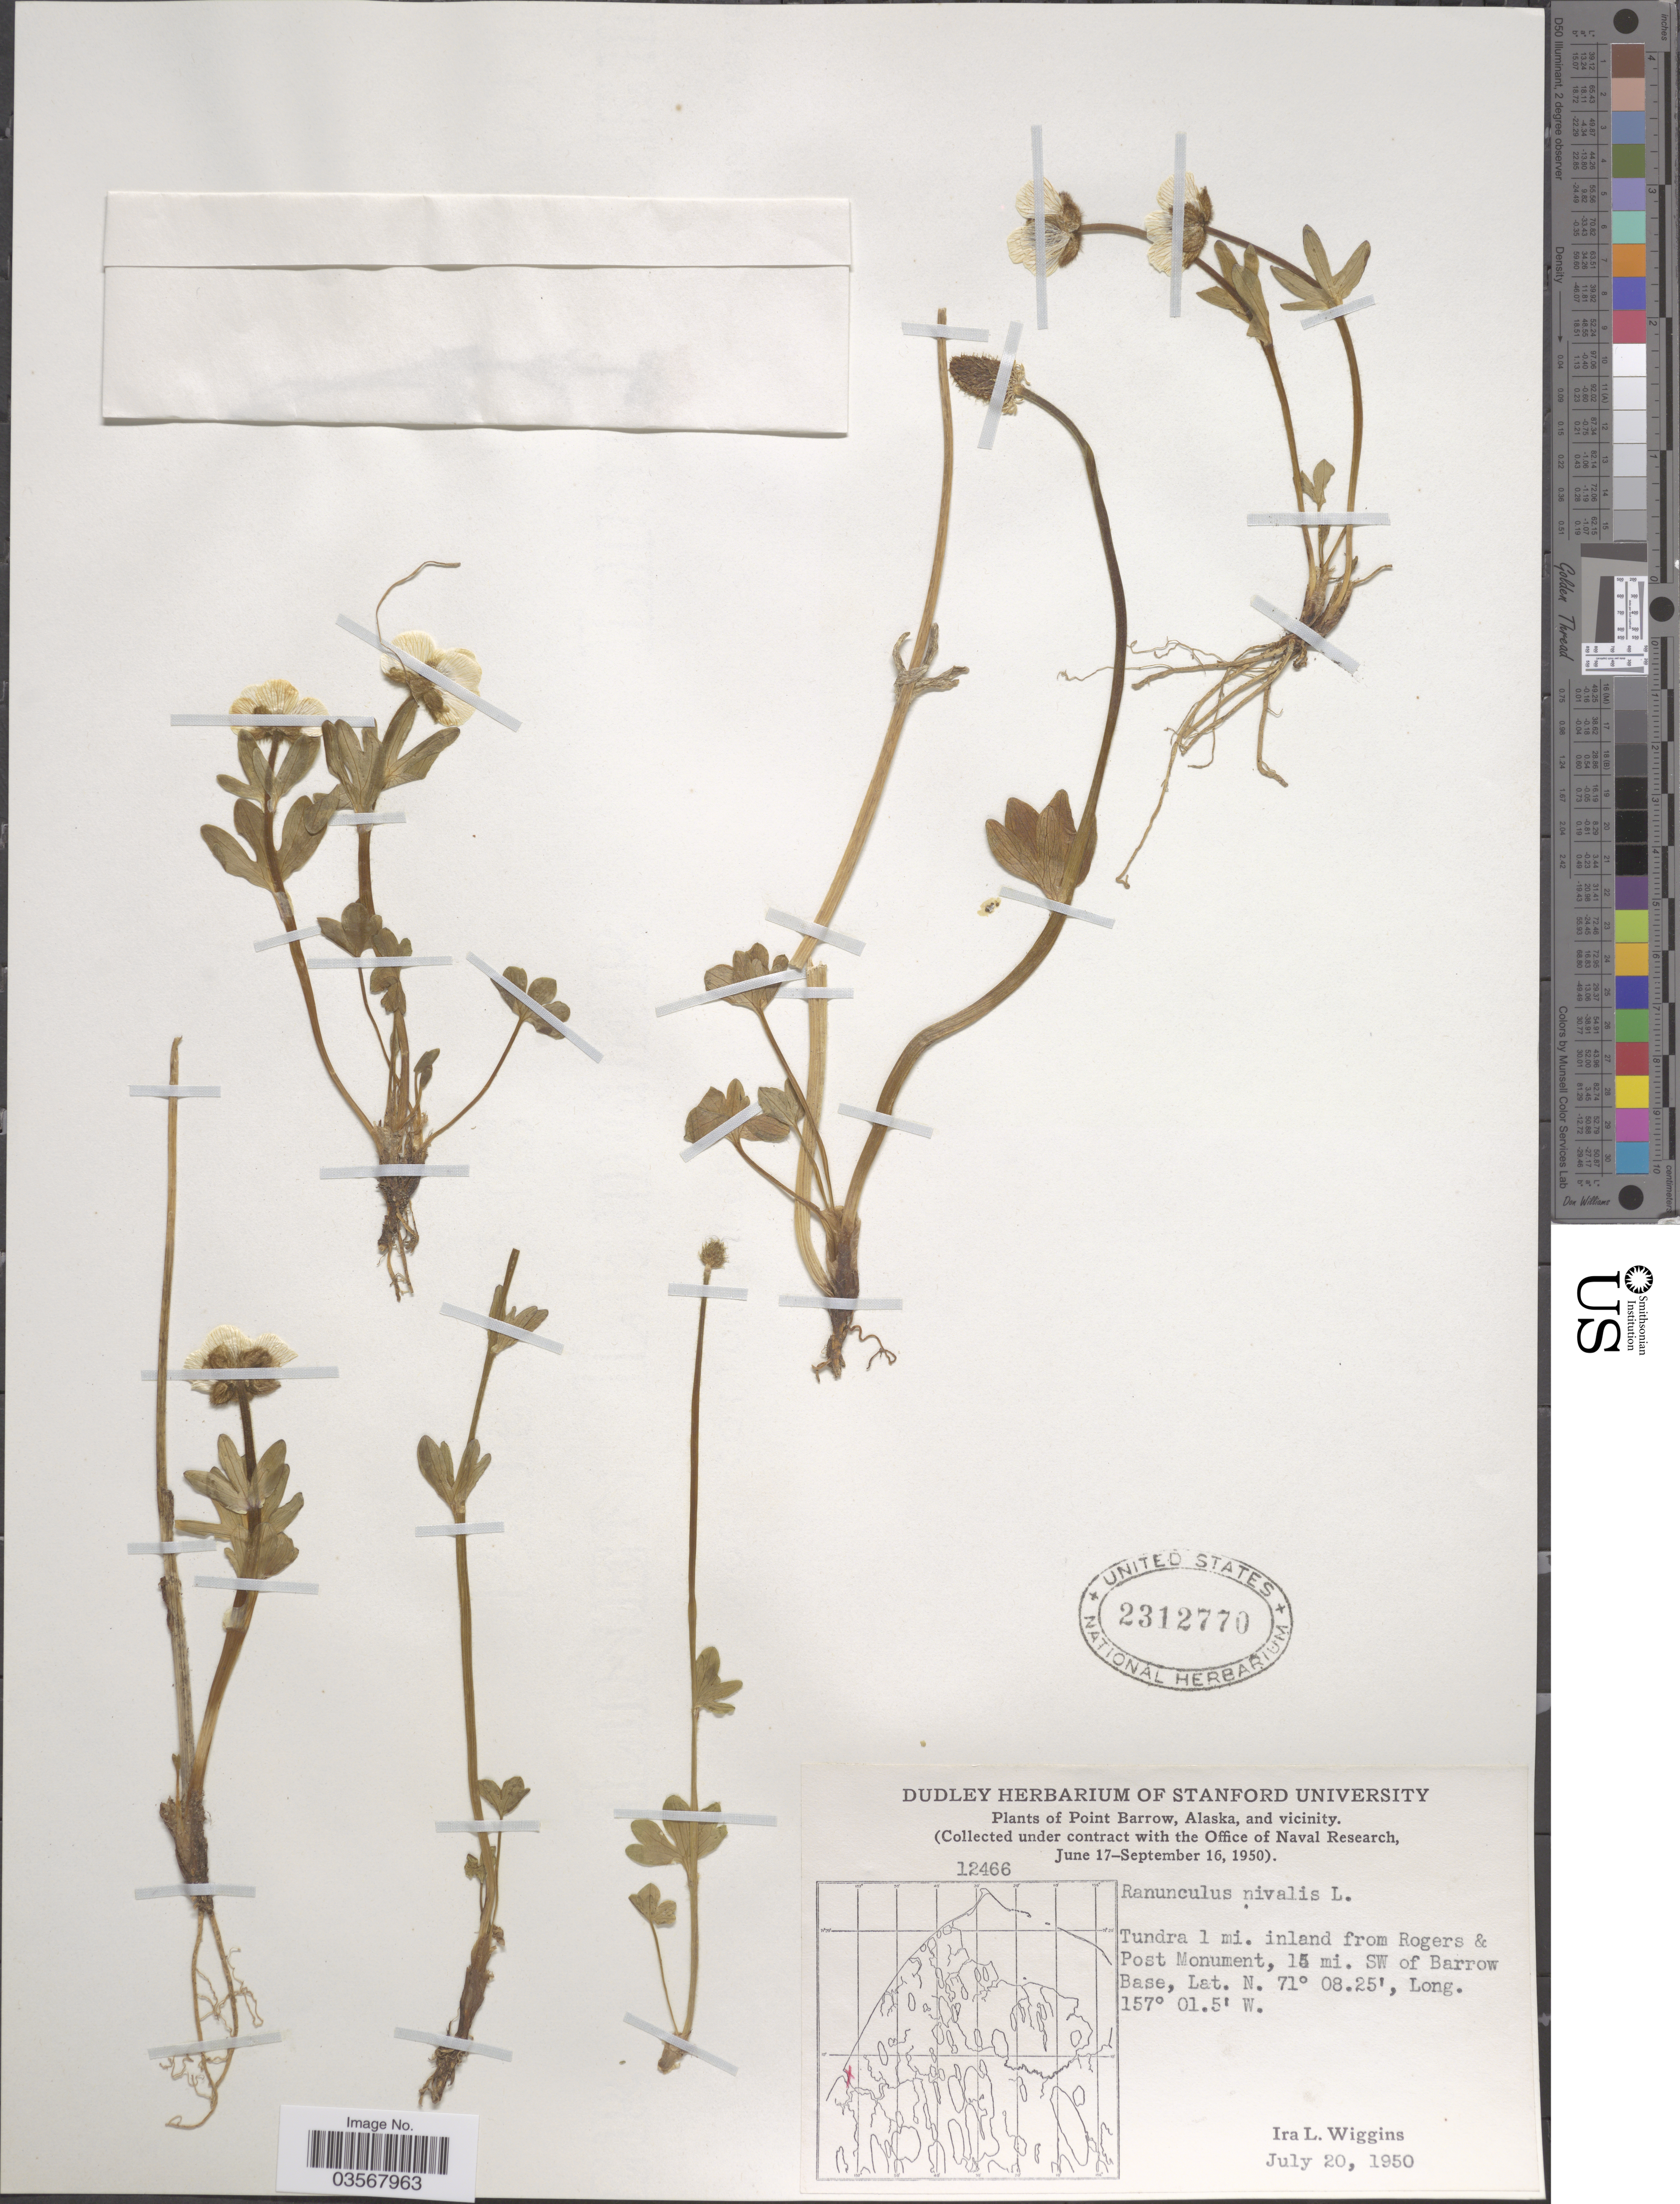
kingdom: Plantae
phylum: Tracheophyta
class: Magnoliopsida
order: Ranunculales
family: Ranunculaceae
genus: Ranunculus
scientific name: Ranunculus nivalis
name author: L.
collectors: I. L. Wiggins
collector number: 12466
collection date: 1950-07-20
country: United States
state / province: Alaska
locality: Point Barrow, Alaska and vicinity. Tundra 1 mi. inland from Rogers & Post Monument. 15 mi. SW of Barrow Base.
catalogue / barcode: US 2312770